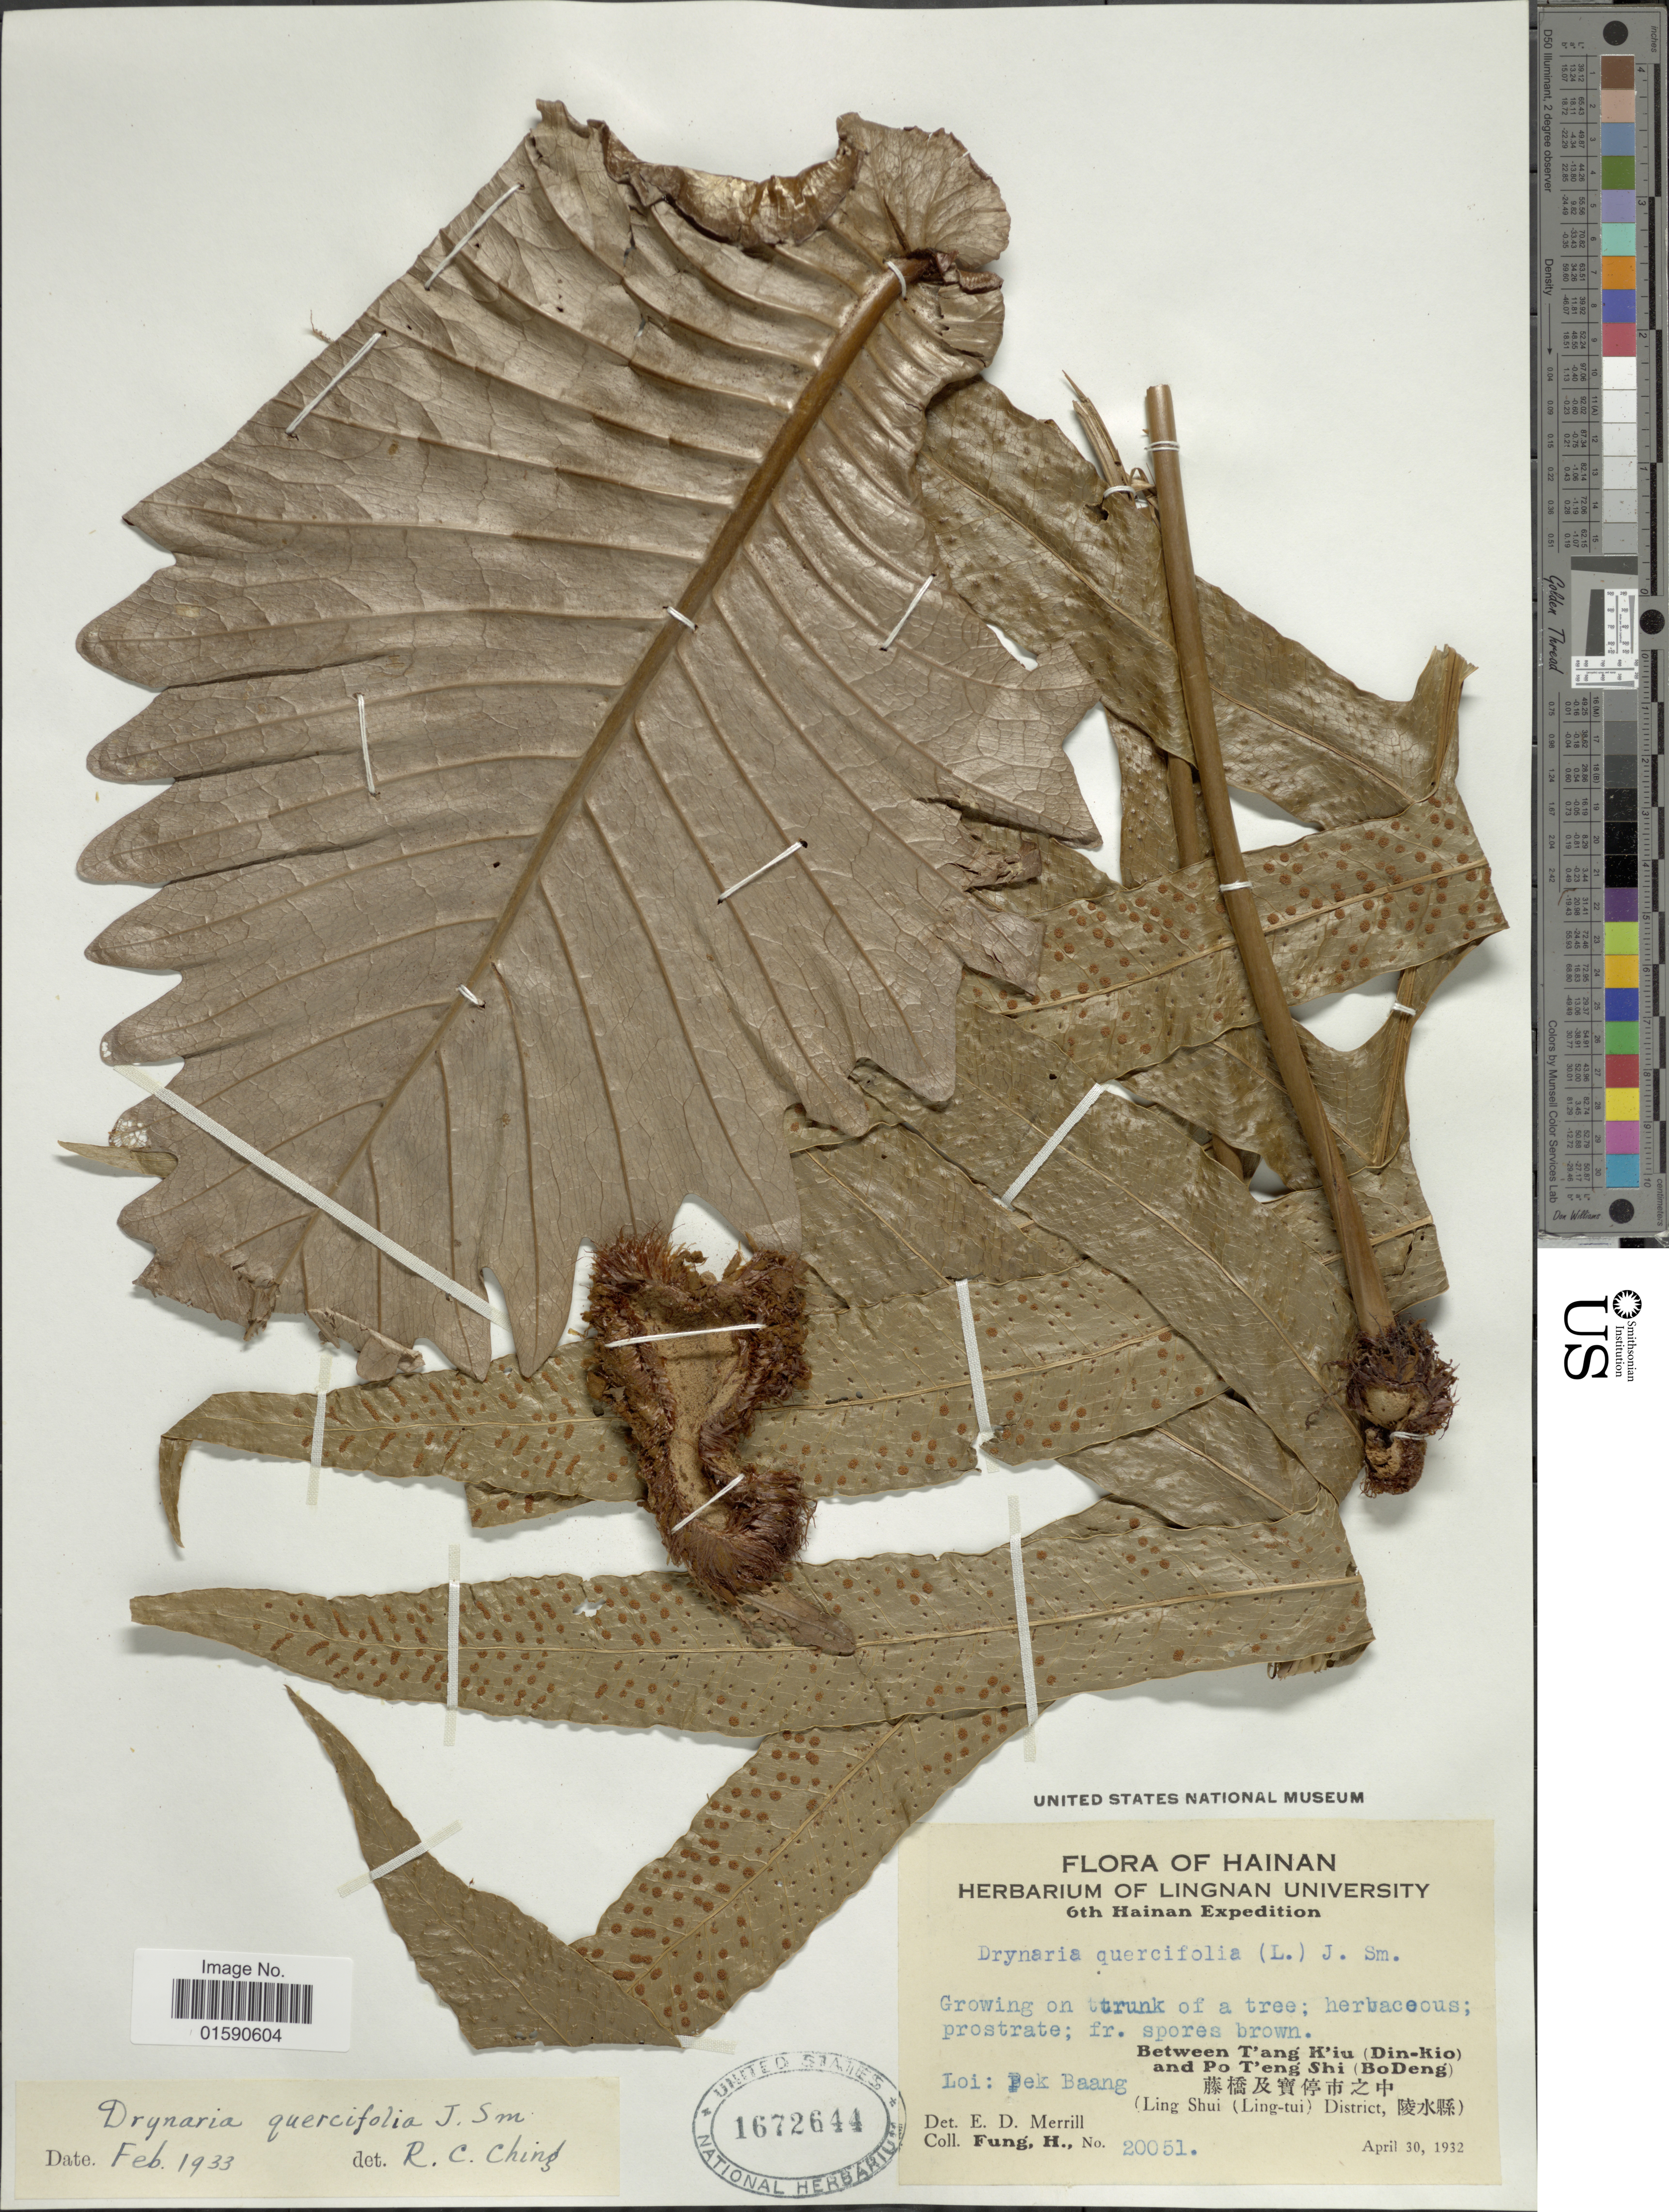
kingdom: Plantae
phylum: Tracheophyta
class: Polypodiopsida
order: Polypodiales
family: Polypodiaceae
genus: Drynaria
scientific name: Drynaria quercifolia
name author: (L.) J. Sm.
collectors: H. Fung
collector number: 20051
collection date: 1932-04-30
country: China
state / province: Hainan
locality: Loi: Fek Baang. Between T'ang K' iu (Din-Kio) and Po T'eng hShi (Bodeng) (Ling Shui( Ling-Shui) District)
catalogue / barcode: US 1672644